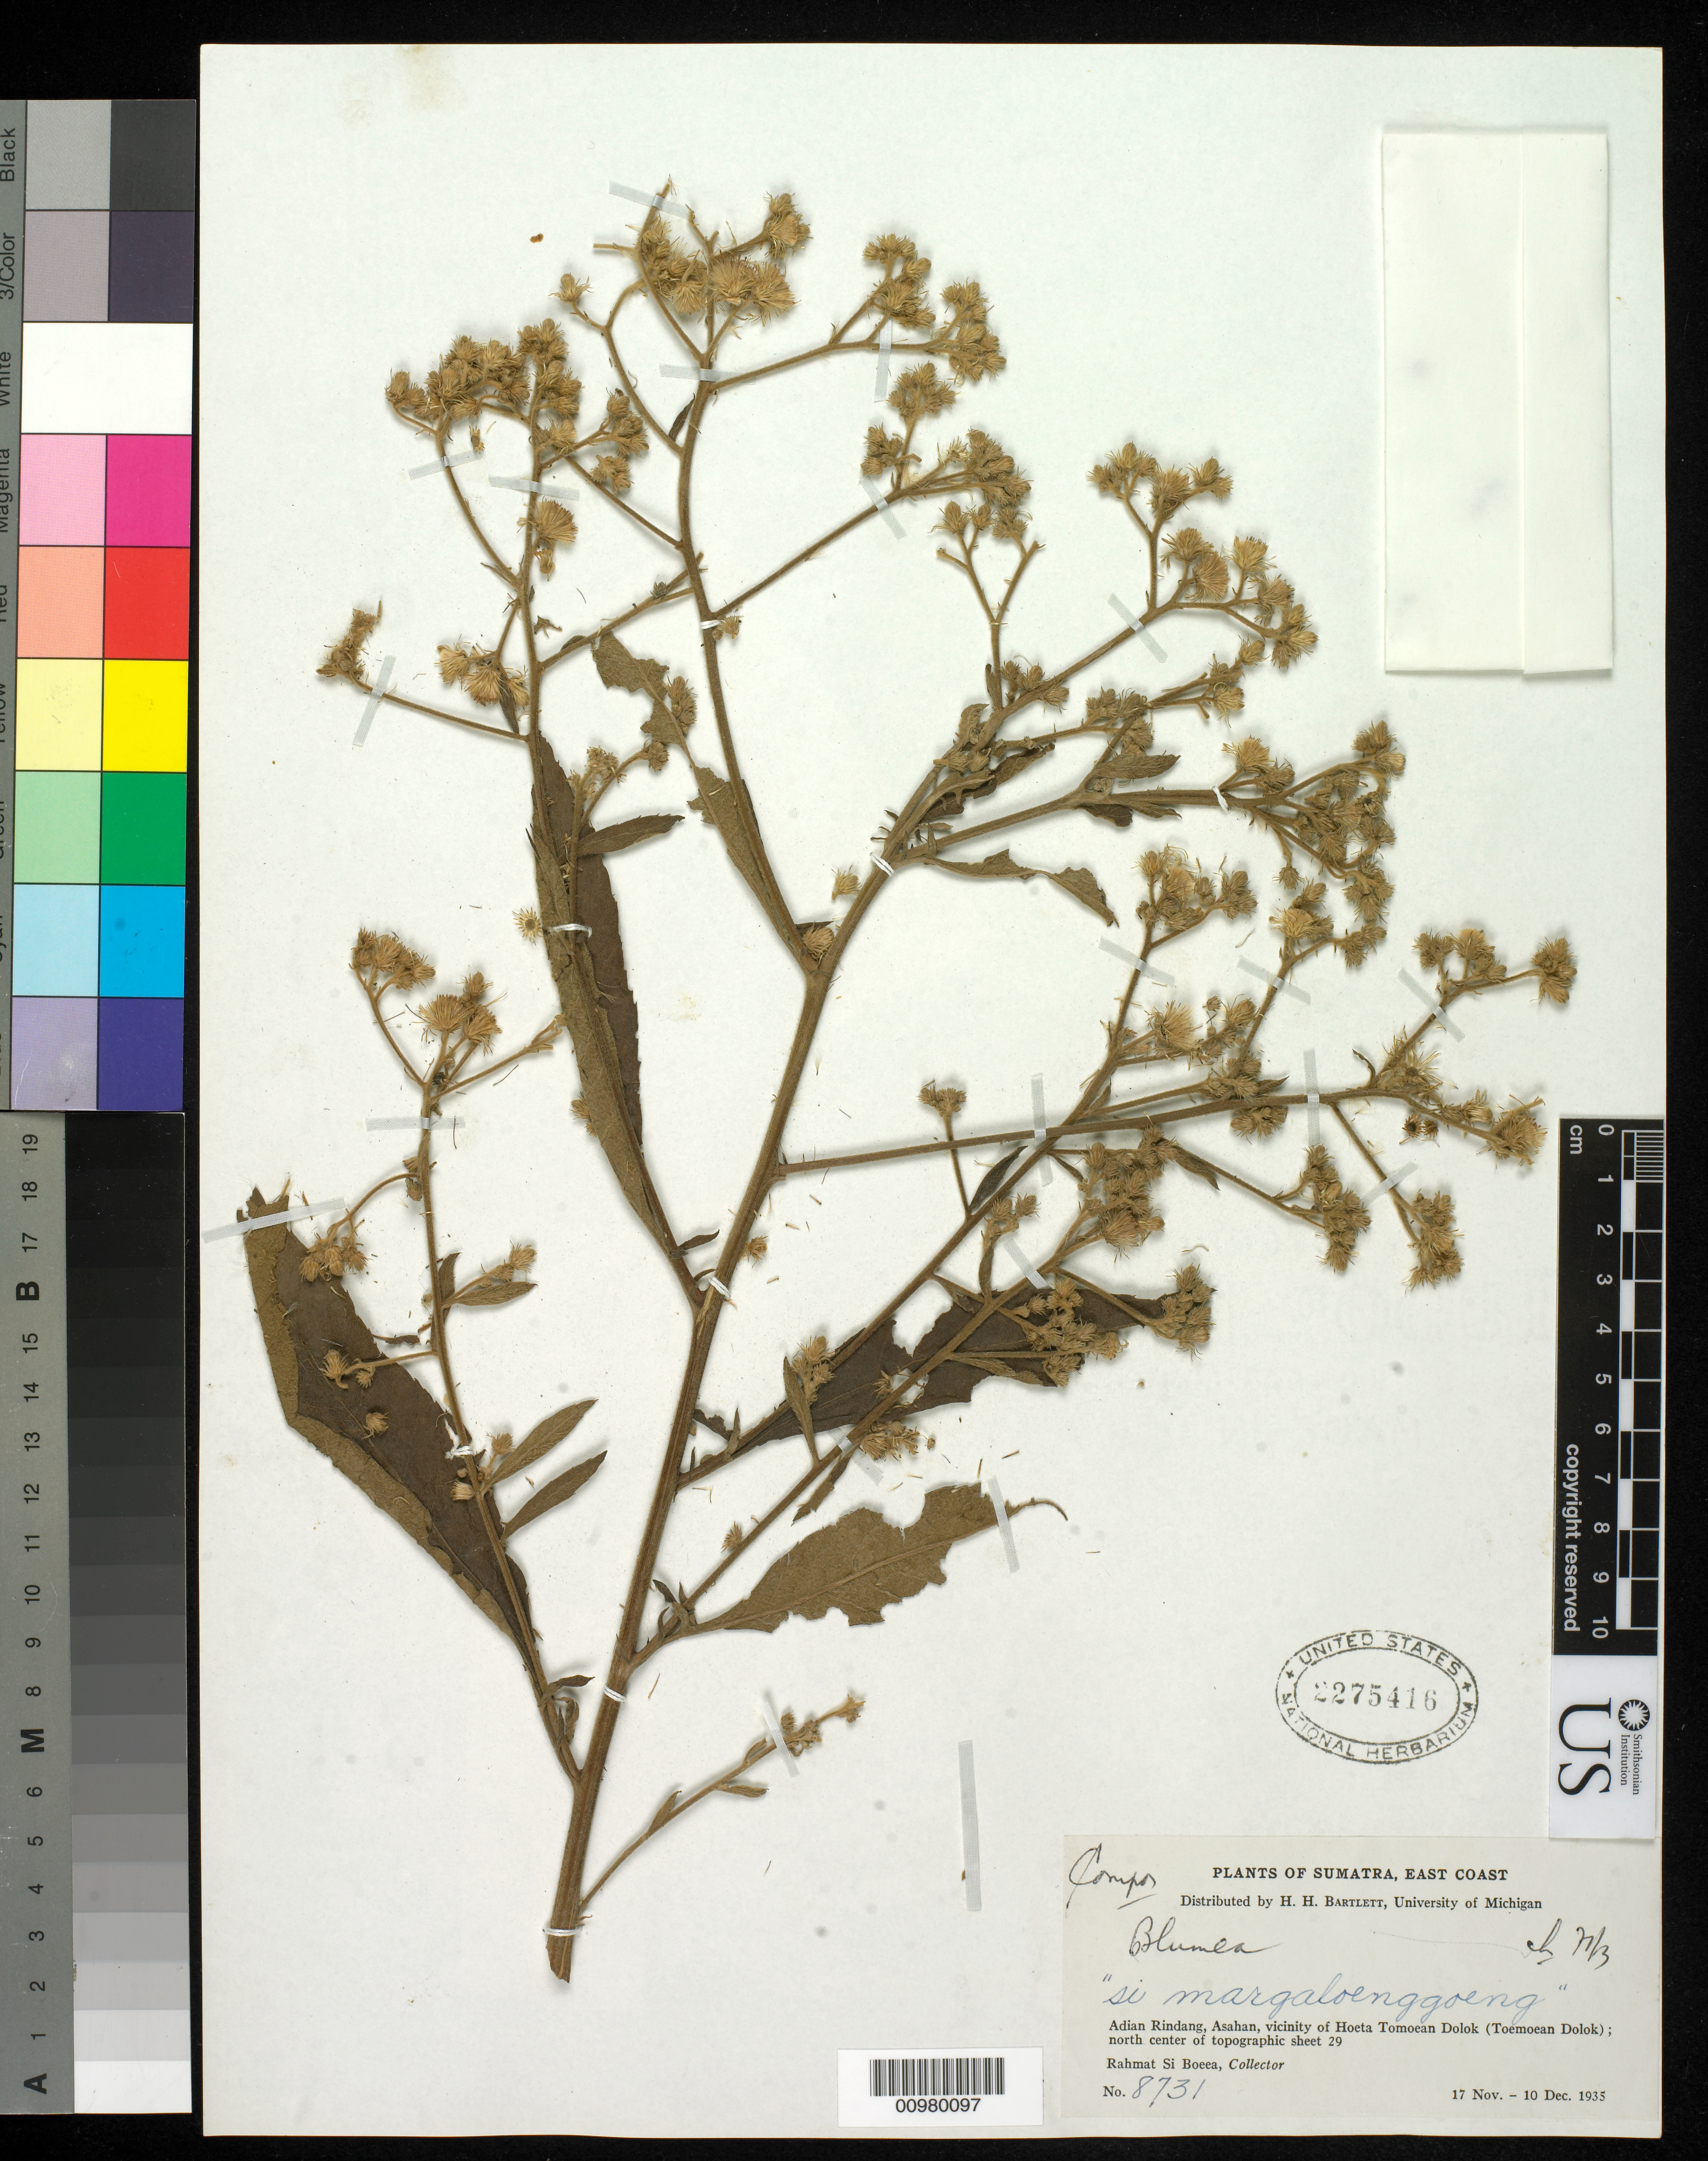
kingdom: Plantae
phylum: Tracheophyta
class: Magnoliopsida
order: Asterales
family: Asteraceae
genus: Blumea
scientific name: Blumea sp.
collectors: Rahmat Si Boeea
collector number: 8731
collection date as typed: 17 Nov 1935 to 10 Dec 1935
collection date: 1935-11-17/1935-12-10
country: Indonesia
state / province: Sumatra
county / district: Aceh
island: Sumatra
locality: Adian Randang, Asahan, vicinity of Hoeta Tomoean Dolok (Toemoean Dolok)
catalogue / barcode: US 2275416